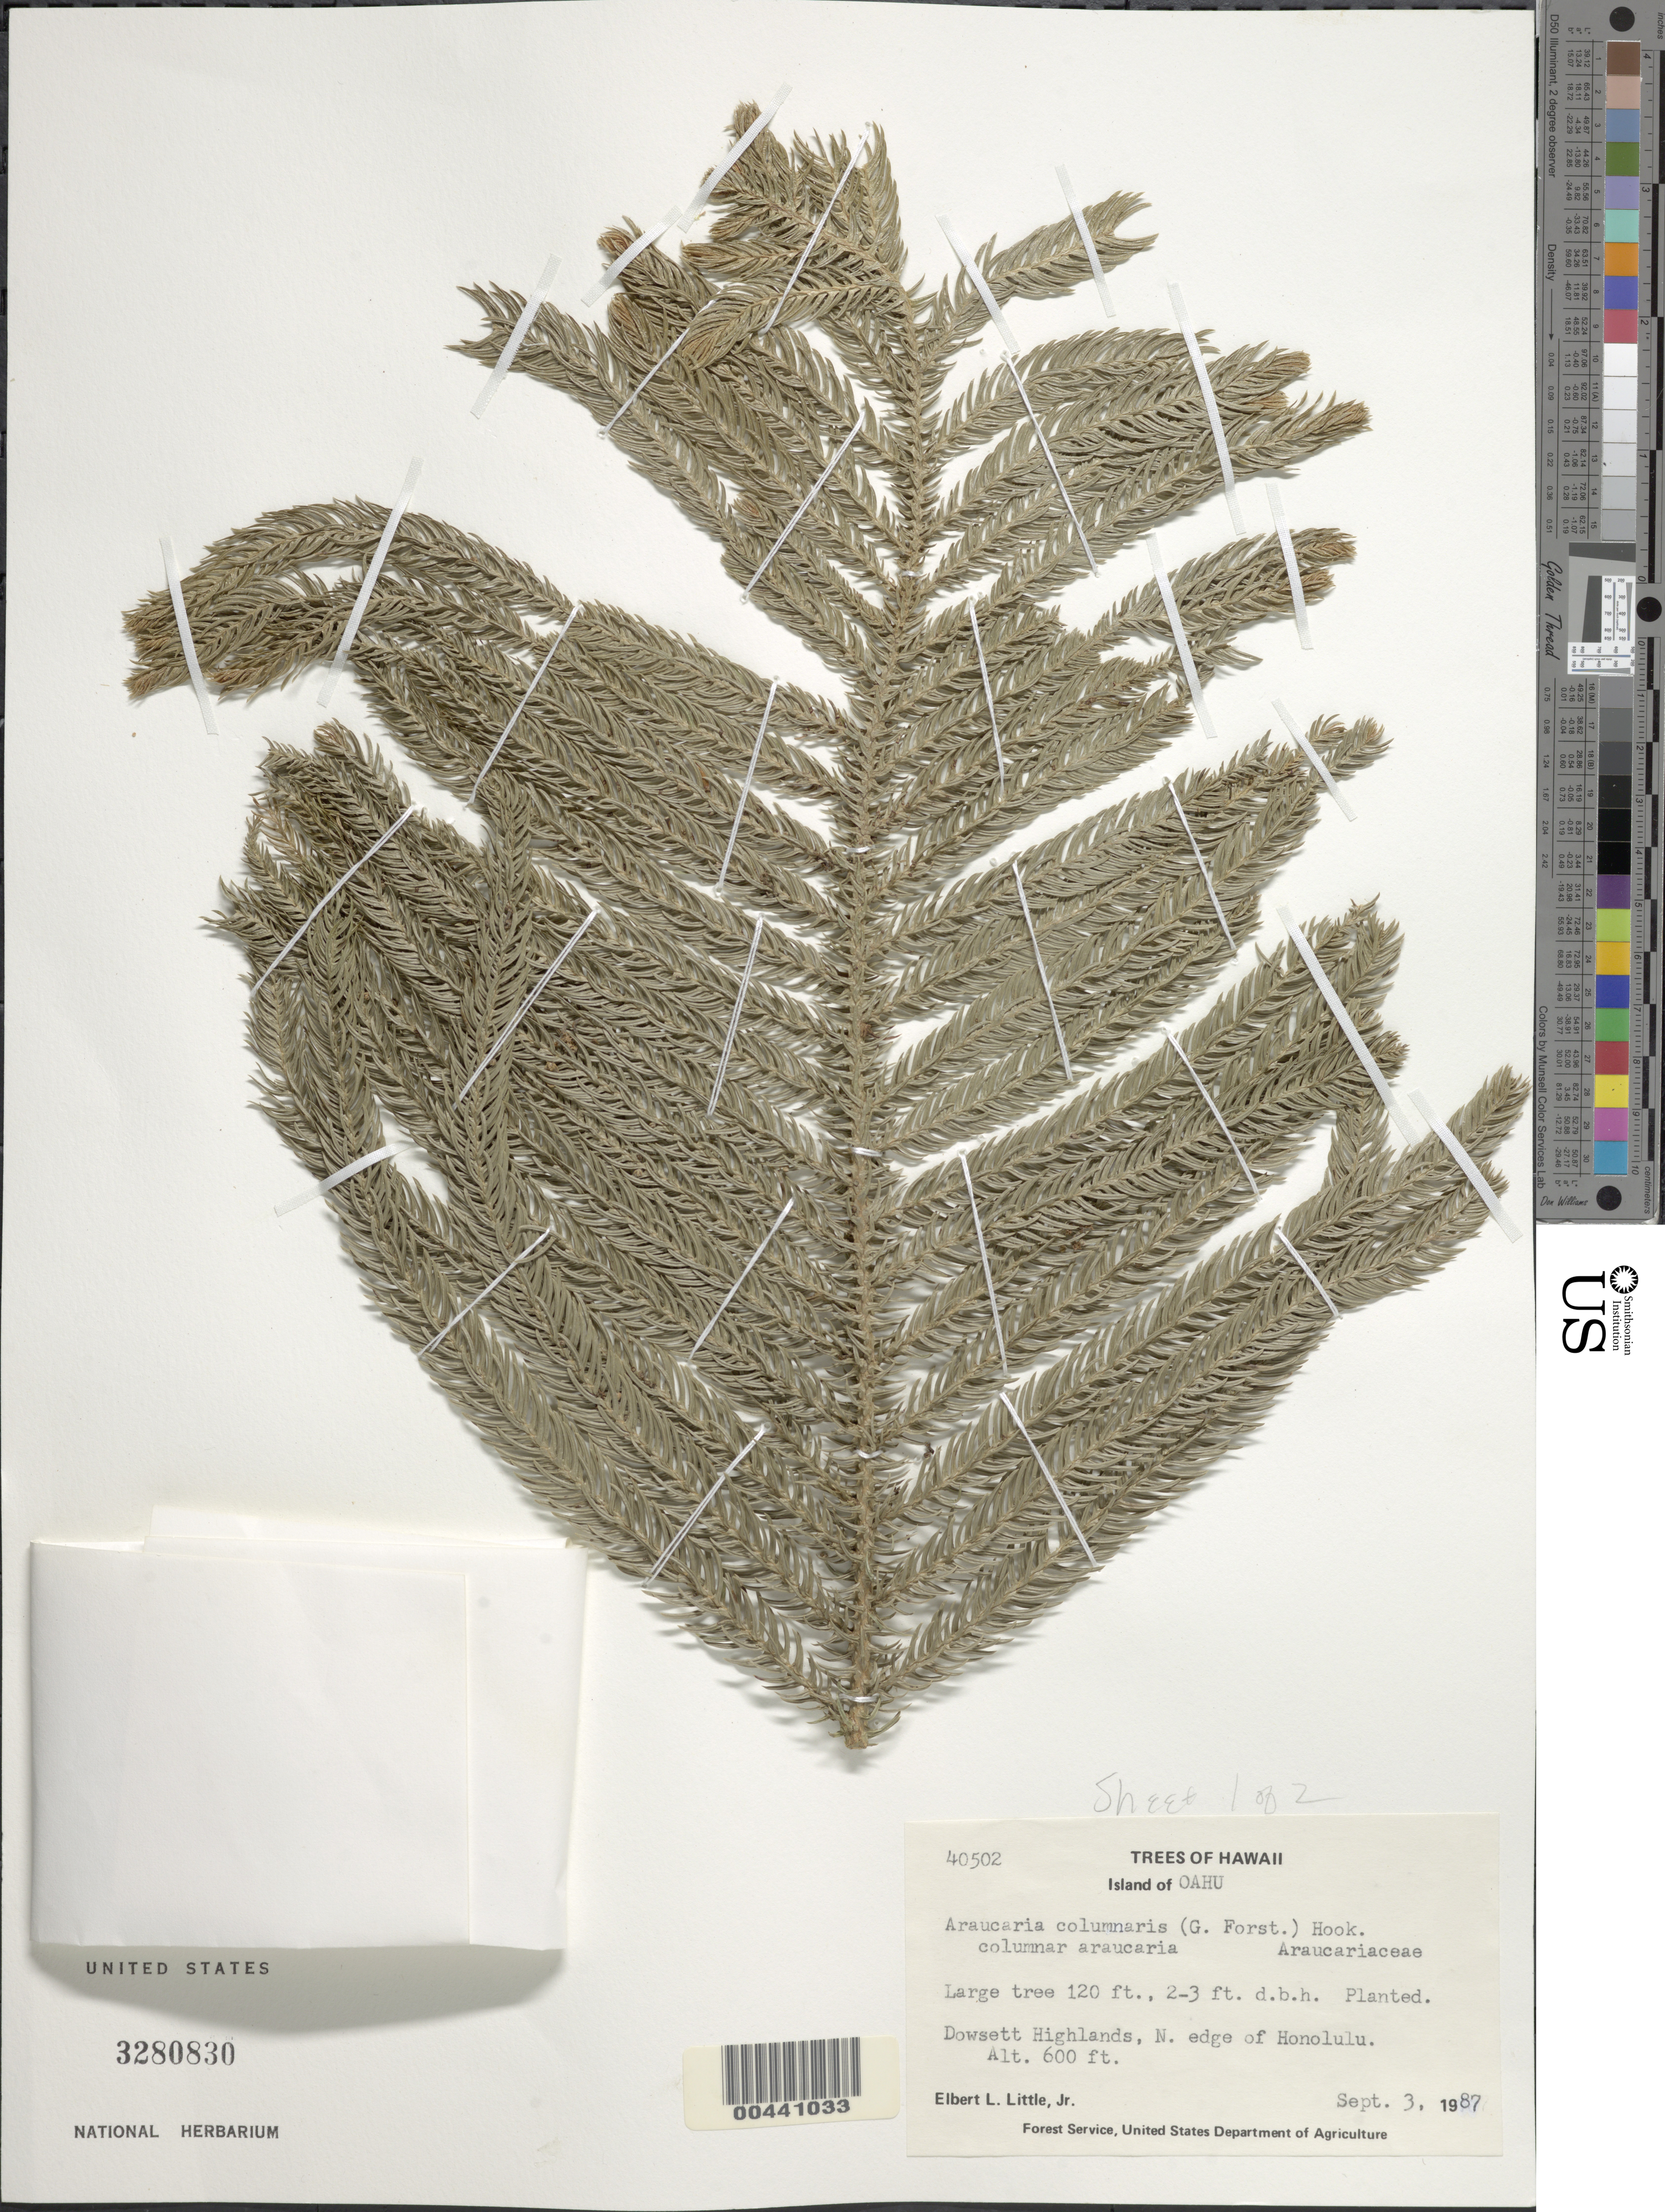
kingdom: Plantae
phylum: Tracheophyta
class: Pinopsida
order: Pinales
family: Araucariaceae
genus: Araucaria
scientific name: Araucaria columnaris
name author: (G. Forst.) Hook.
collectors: E. L. Little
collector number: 40502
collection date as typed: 3 Sep 1987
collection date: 1987-09-03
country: United States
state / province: Hawaii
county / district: Honolulu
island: Oahu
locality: Dowsett Highlands, N edge of Honolulu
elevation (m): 183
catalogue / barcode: US 3280830